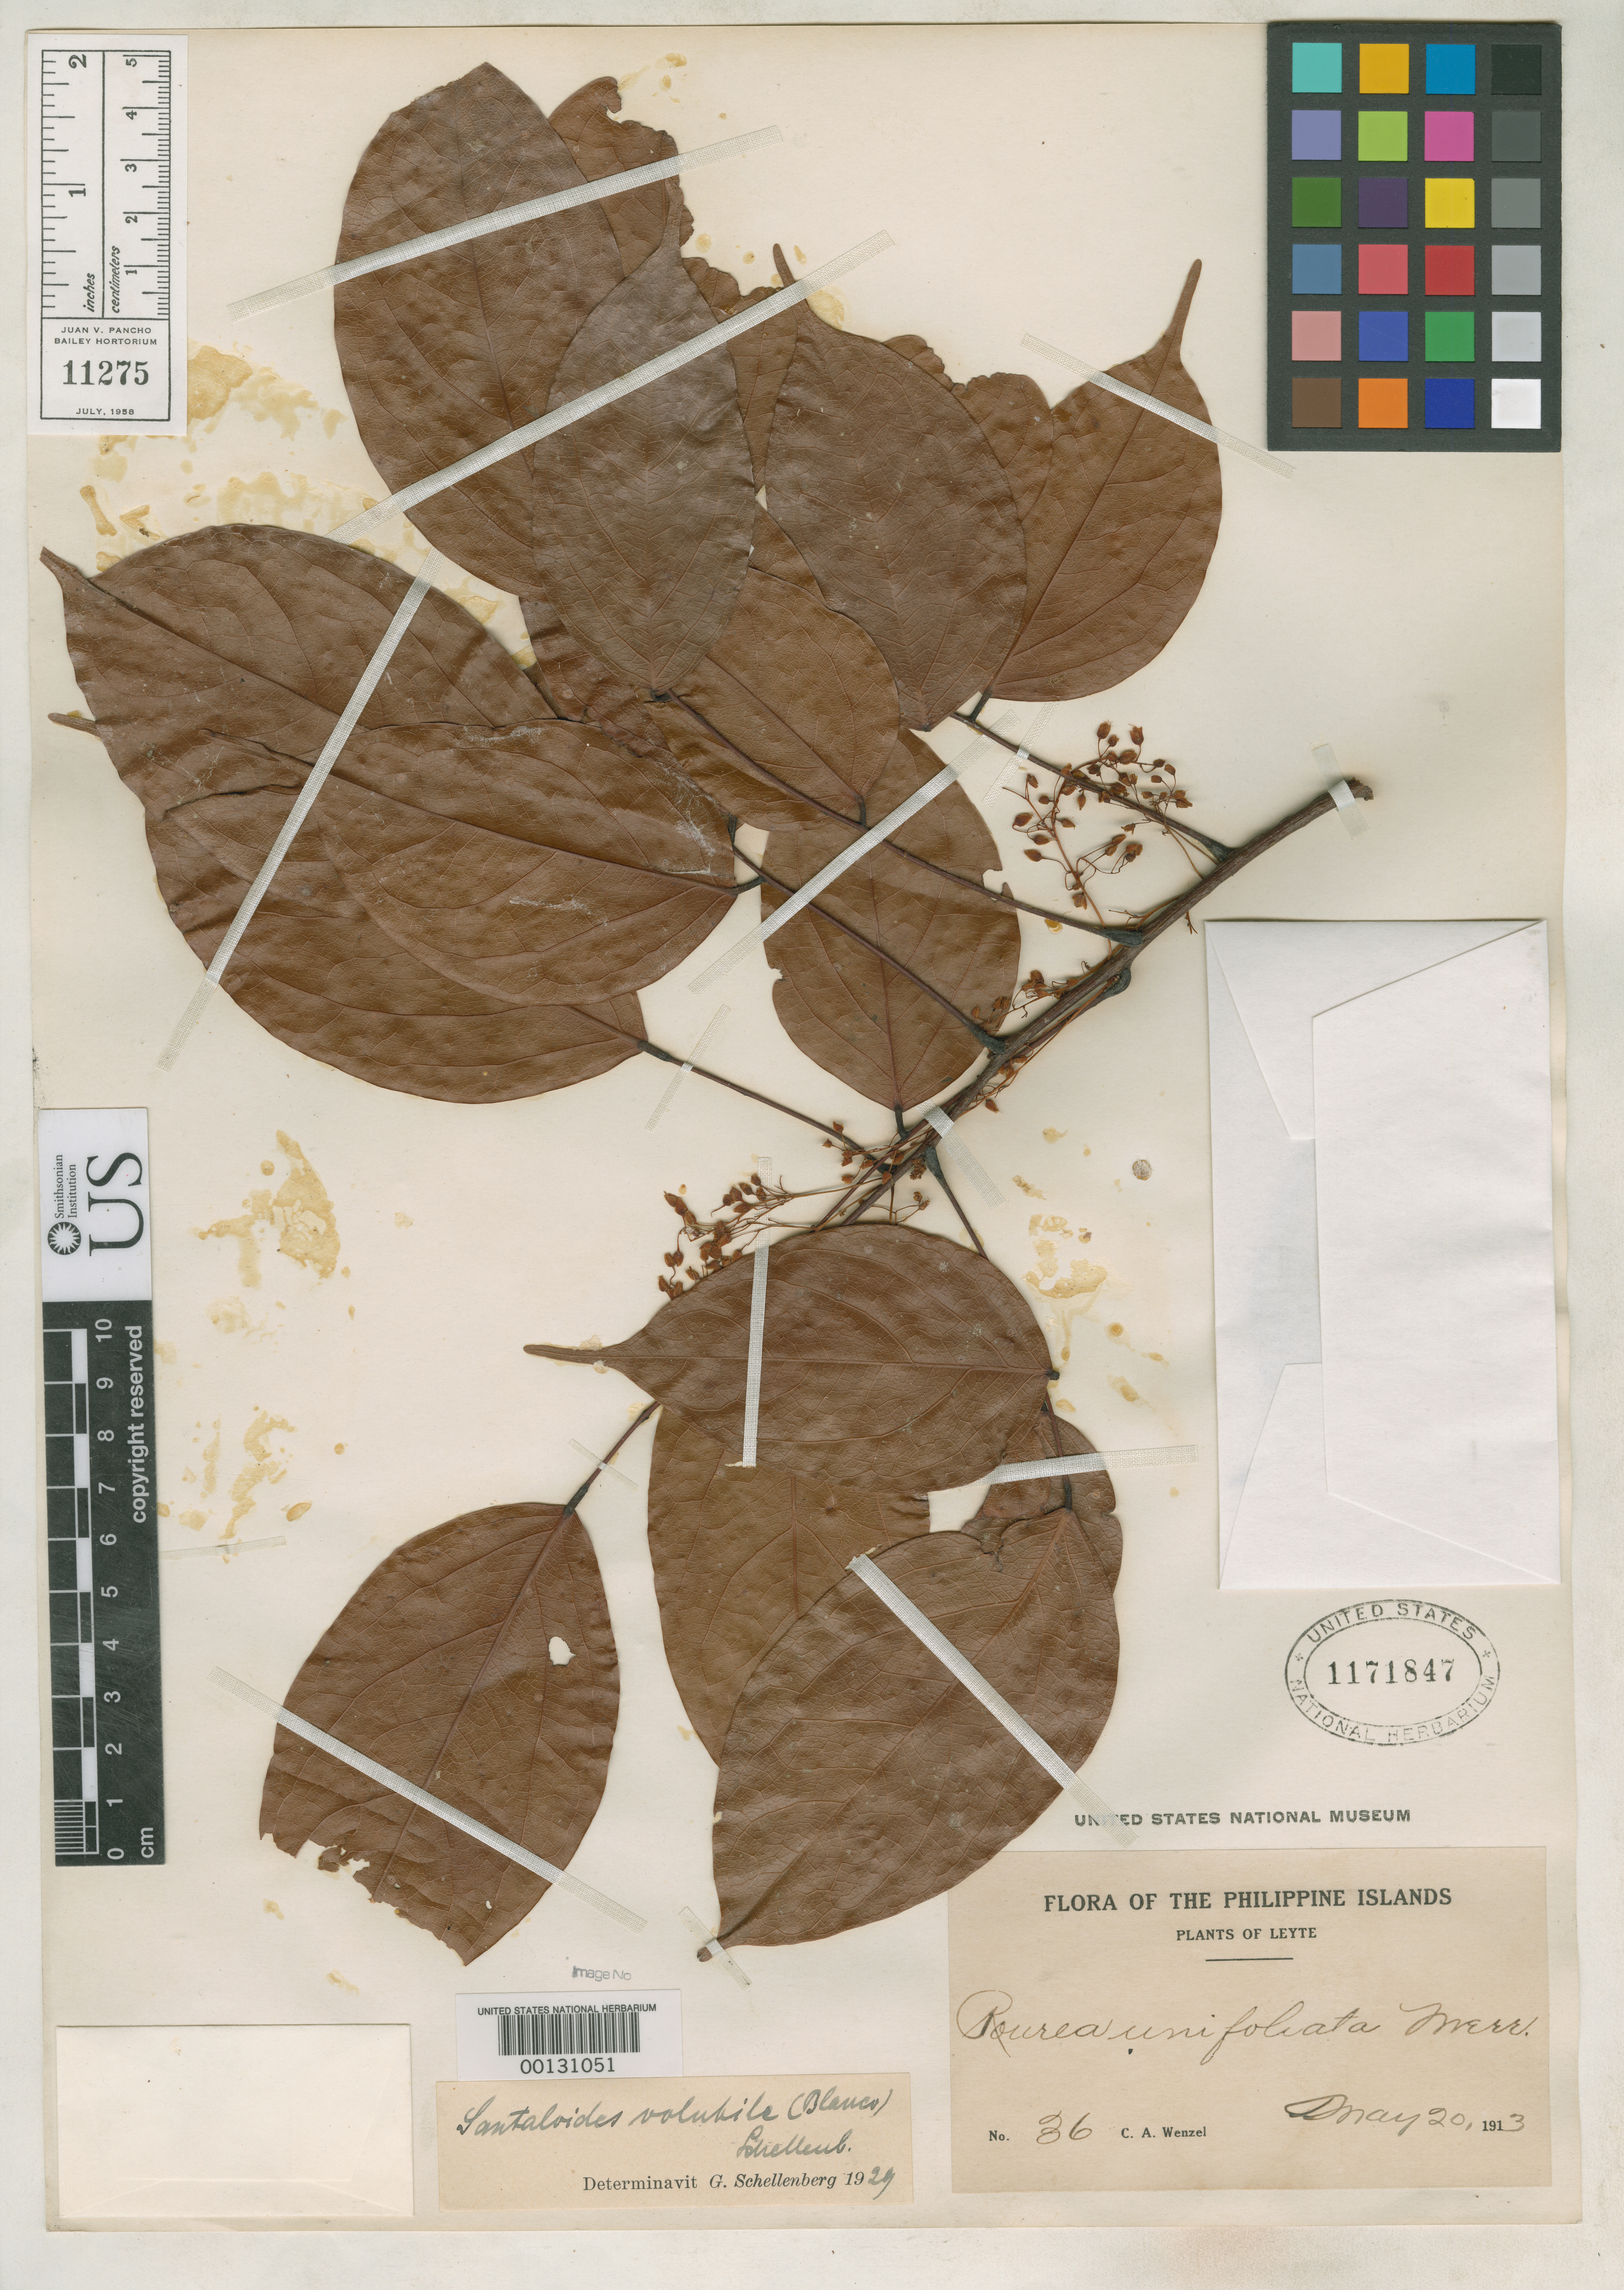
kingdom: Plantae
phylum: Tracheophyta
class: Magnoliopsida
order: Oxalidales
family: Connaraceae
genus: Rourea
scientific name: Rourea unifoliolata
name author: Merr.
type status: Isotype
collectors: C. Wenzel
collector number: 36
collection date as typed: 20 May 1913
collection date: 1913-05-20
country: Philippines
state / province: Eastern Visayas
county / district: Leyte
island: Leyte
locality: Dagami.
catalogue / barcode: US 1171847